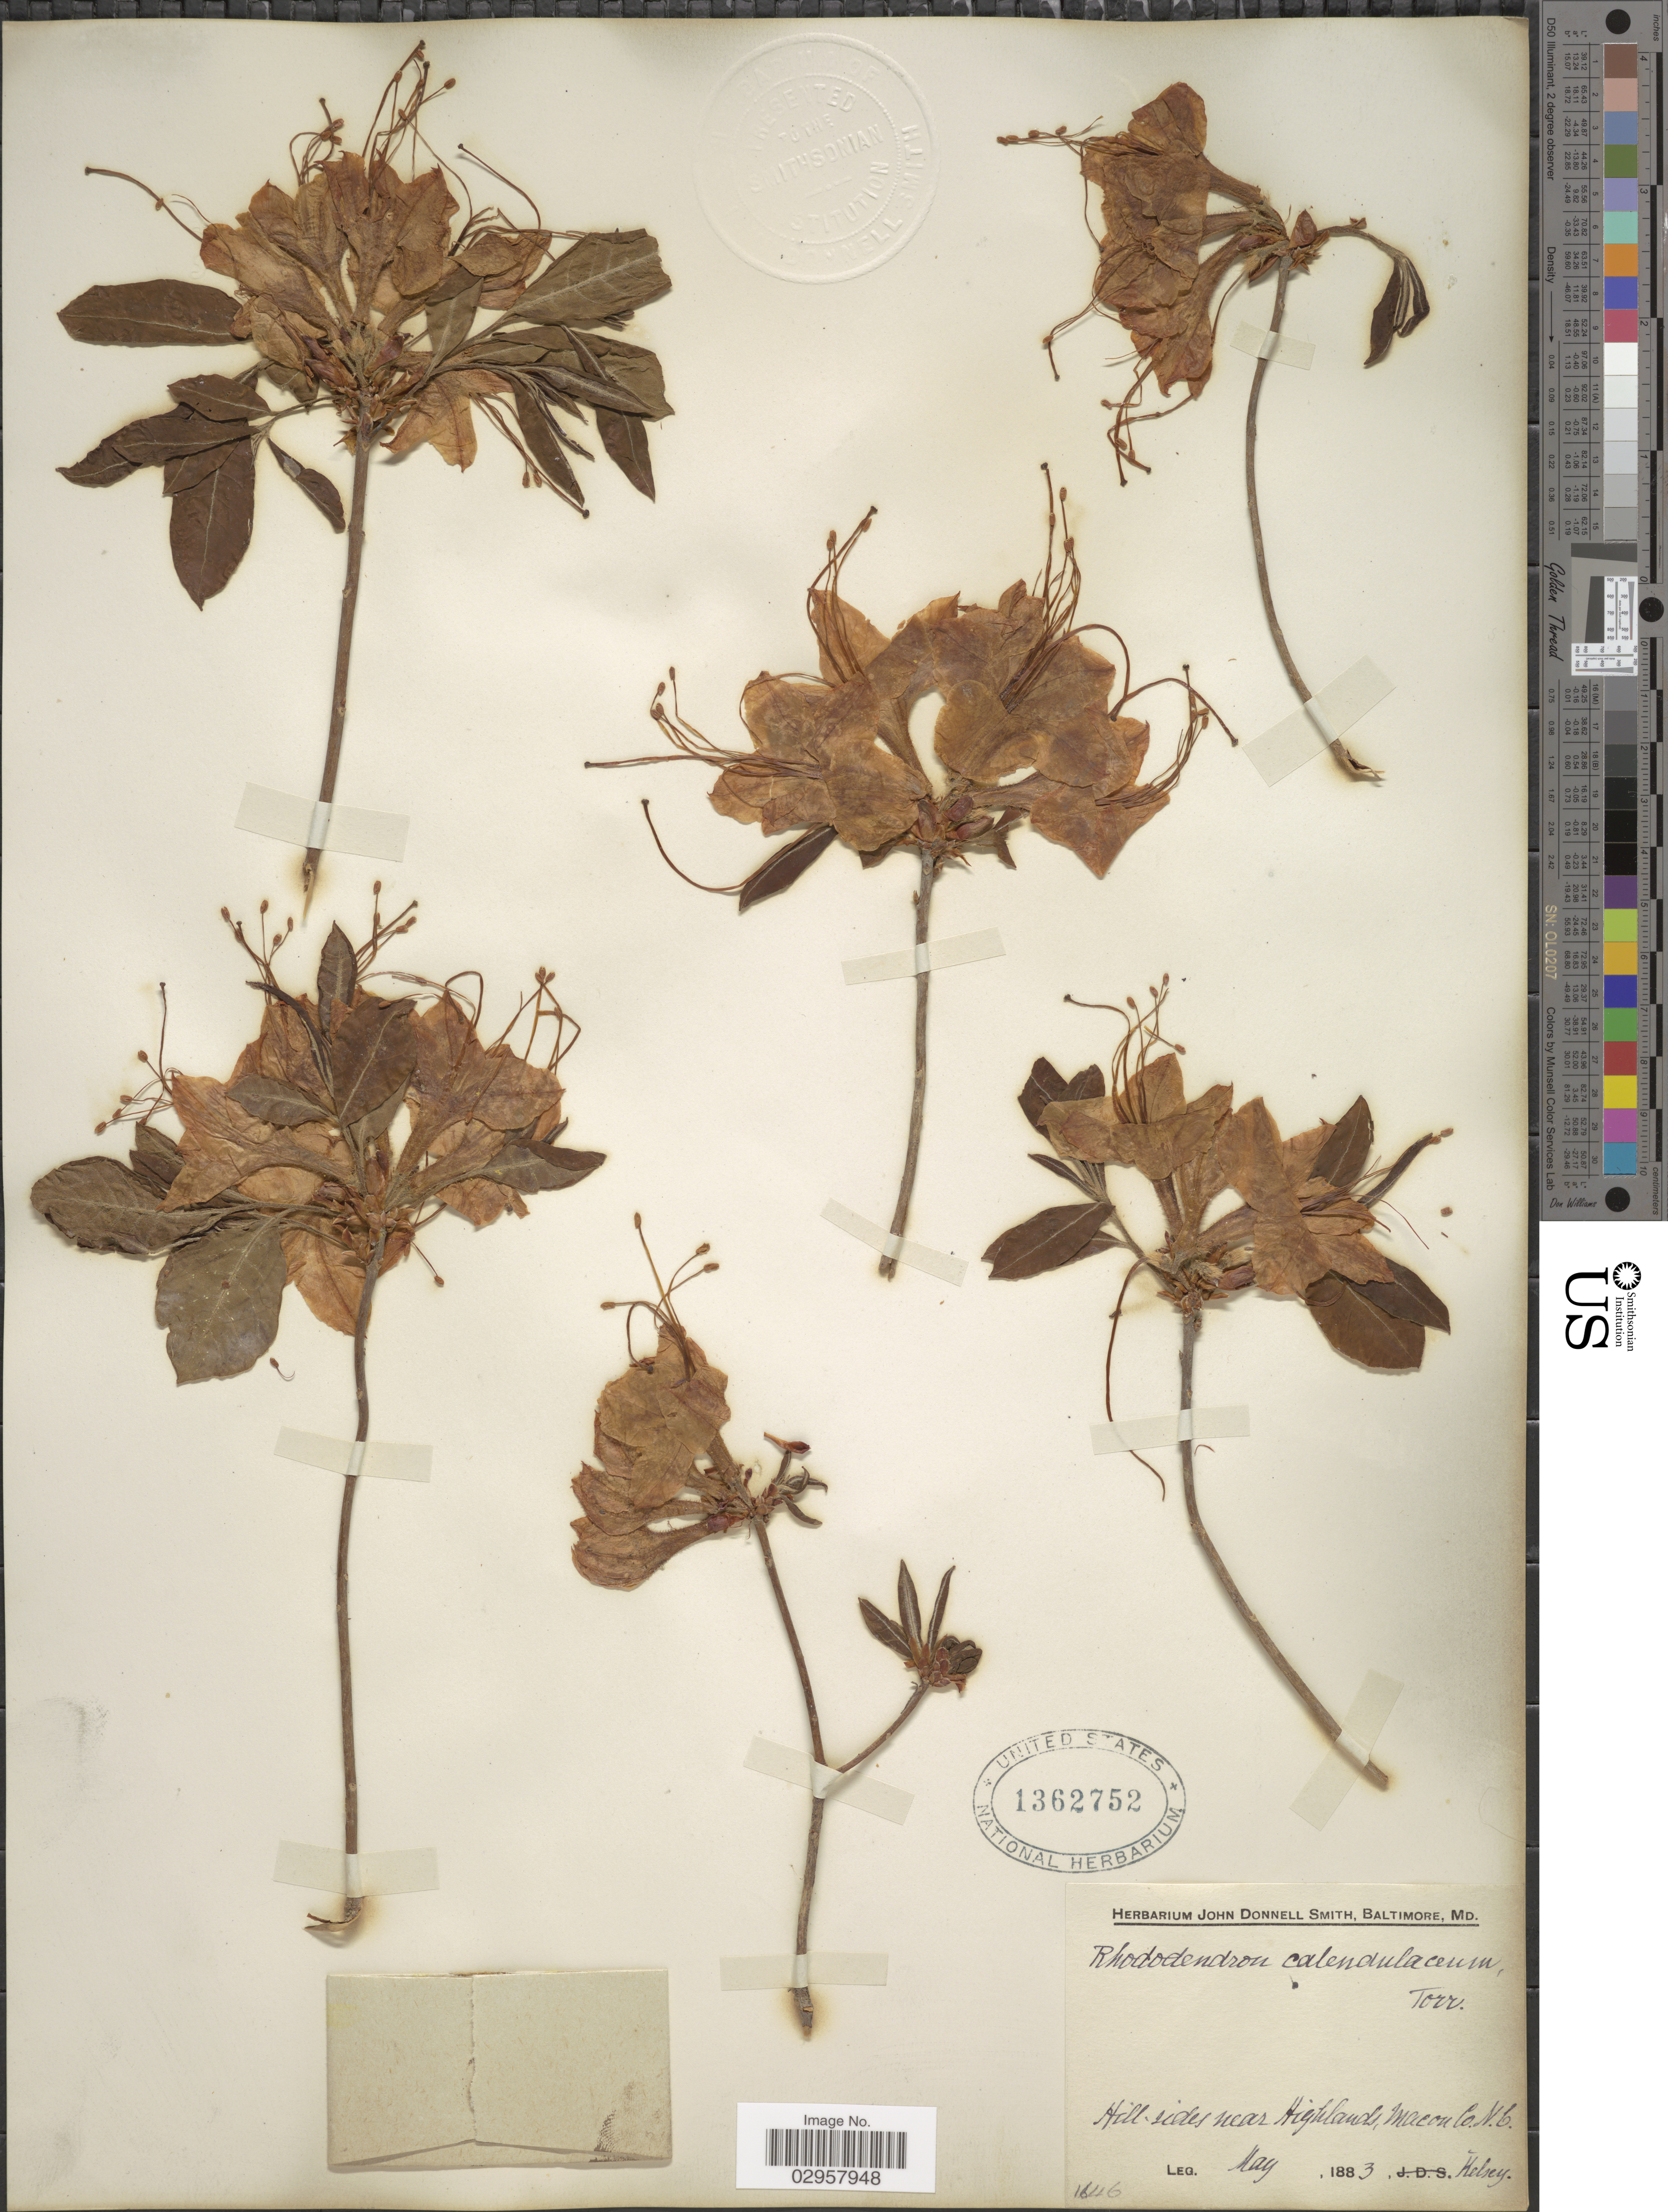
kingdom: Plantae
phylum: Tracheophyta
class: Magnoliopsida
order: Ericales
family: Ericaceae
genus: Rhododendron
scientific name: Rhododendron calendulaceum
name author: (Michx.) Torr.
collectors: Kelsey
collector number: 1646?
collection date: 1883-05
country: United States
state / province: North Carolina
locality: Hill-sides near Highland, Macon Co.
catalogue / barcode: US 1362752